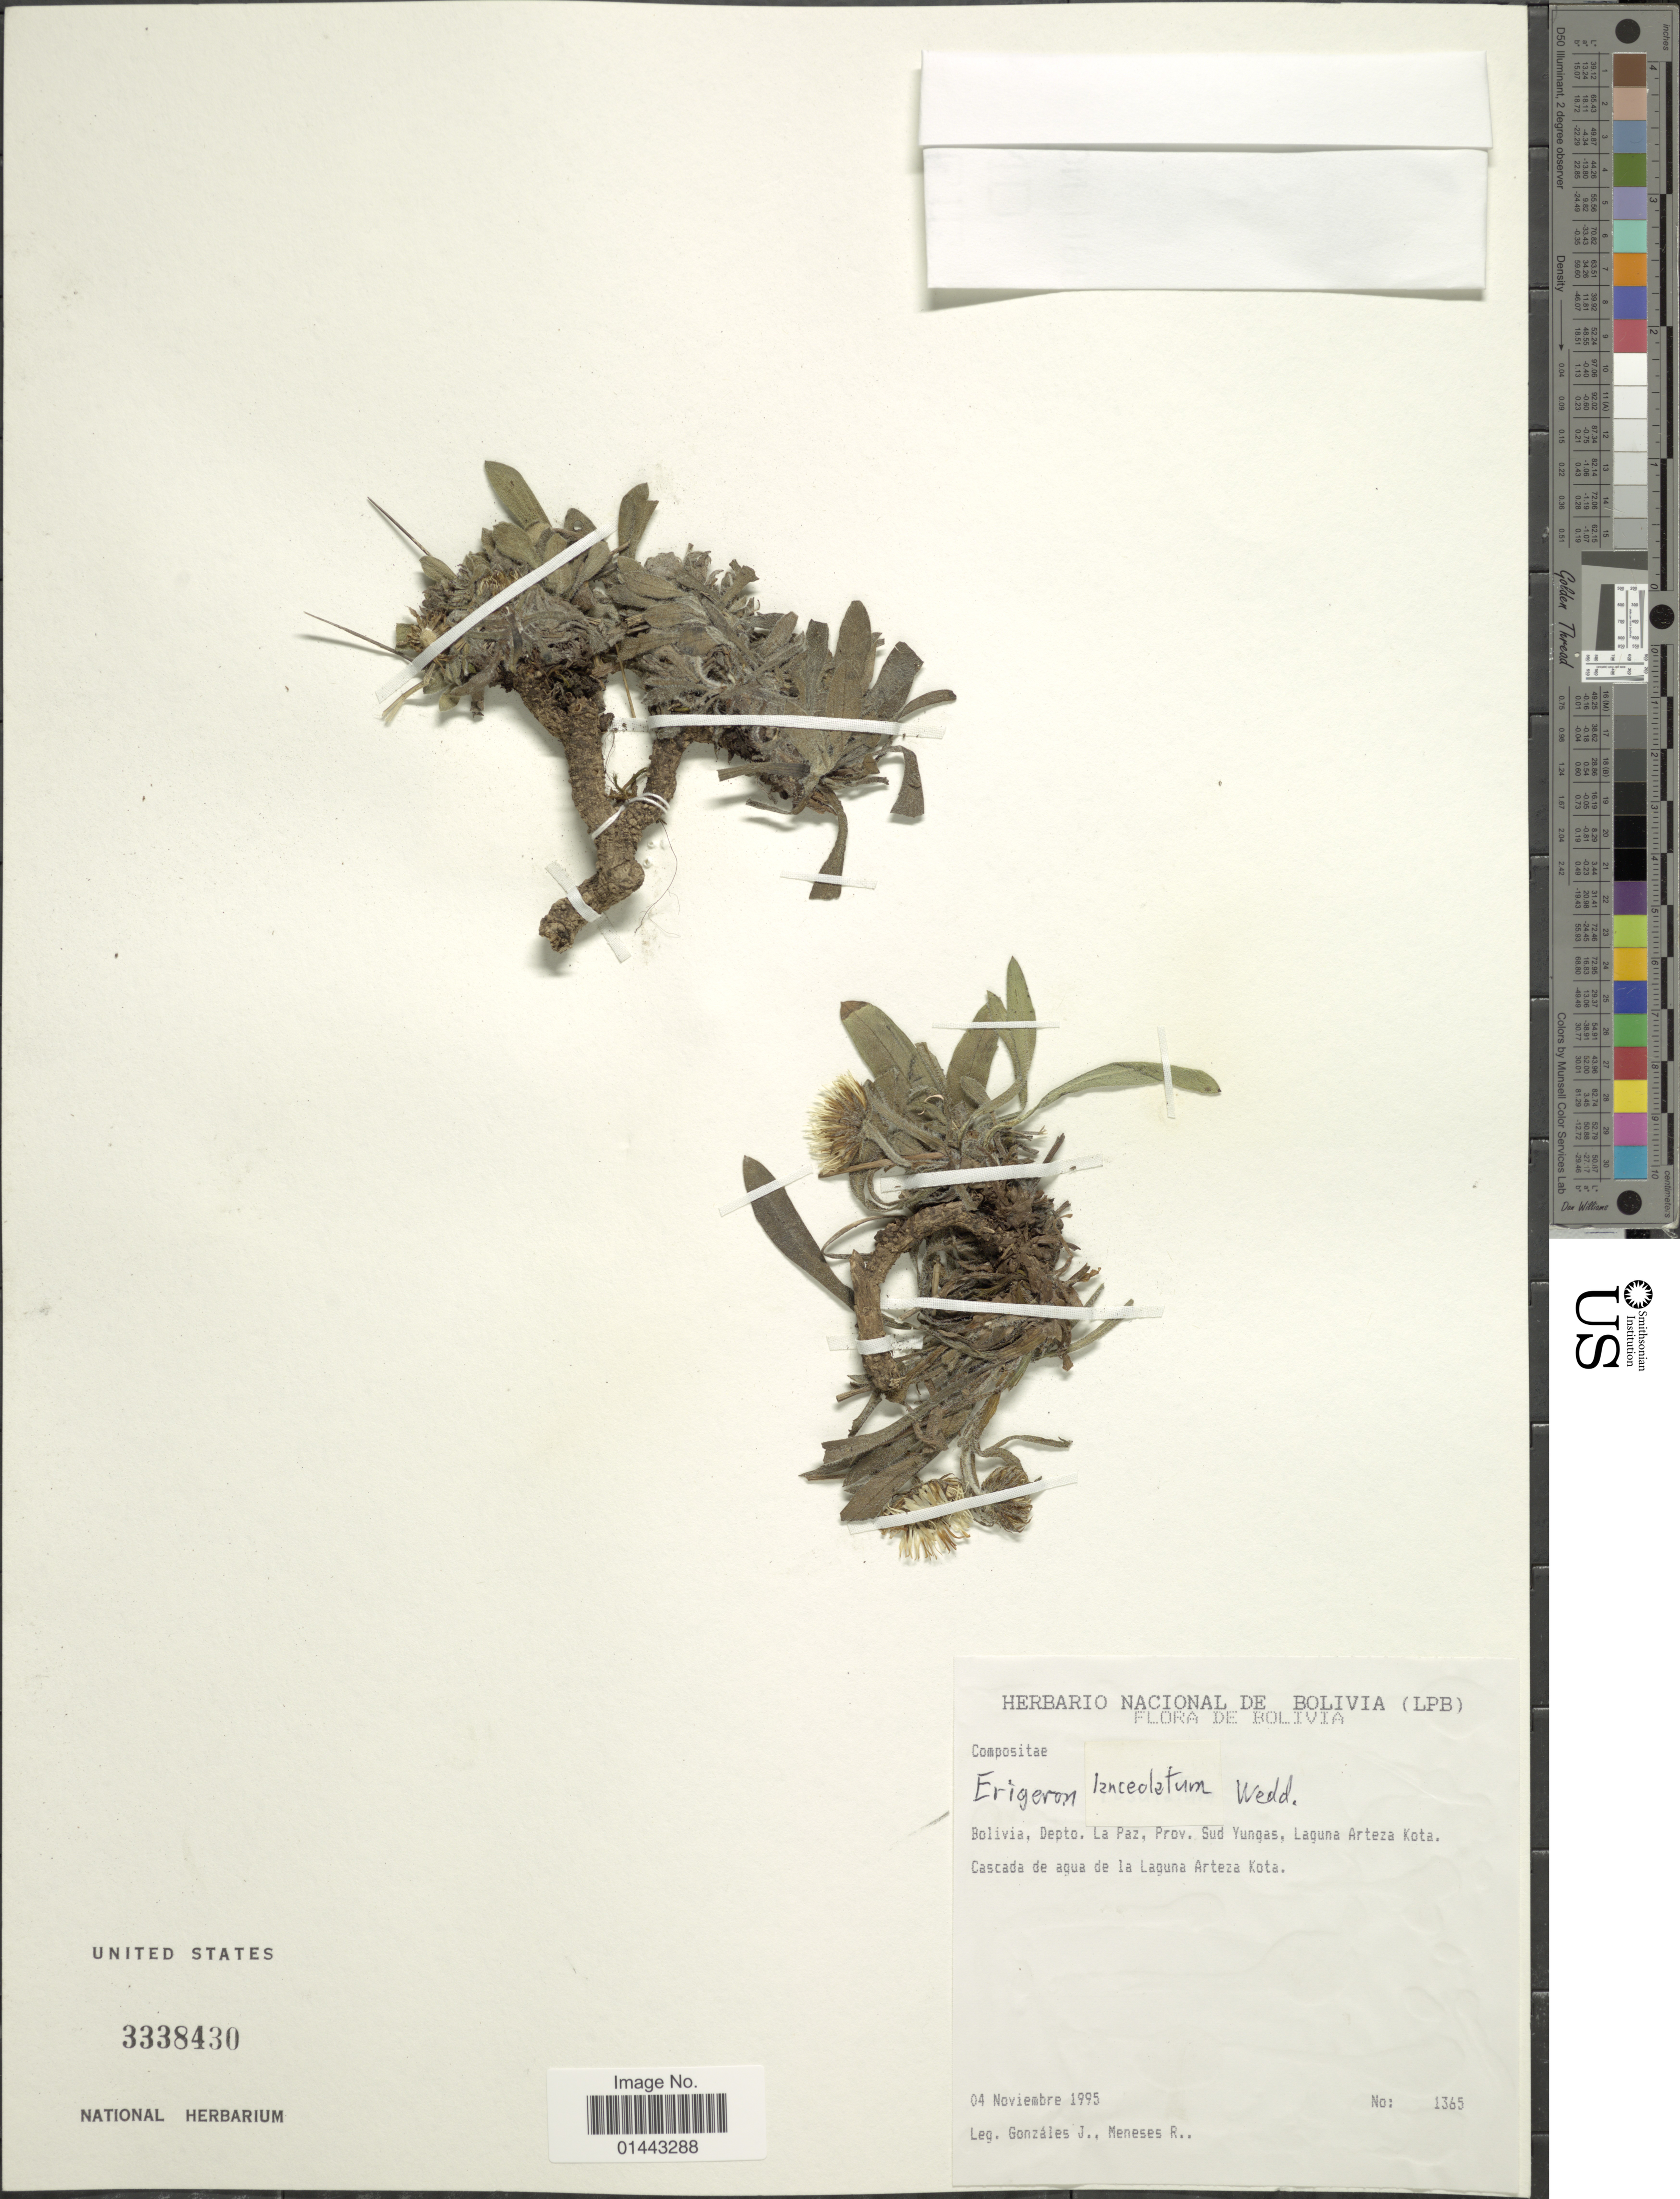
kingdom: Plantae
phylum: Tracheophyta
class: Magnoliopsida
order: Asterales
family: Asteraceae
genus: Erigeron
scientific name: Erigeron lanceolatus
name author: Wedd.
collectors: J. Gonzales & R. I. Meneses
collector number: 1365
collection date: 1955-11-04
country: Bolivia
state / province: La Paz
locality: Prov. Sud Yungas, Laguna Arteza Kota, Cascada de agua de la Laguna Arteza Kota.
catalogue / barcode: US 3338430